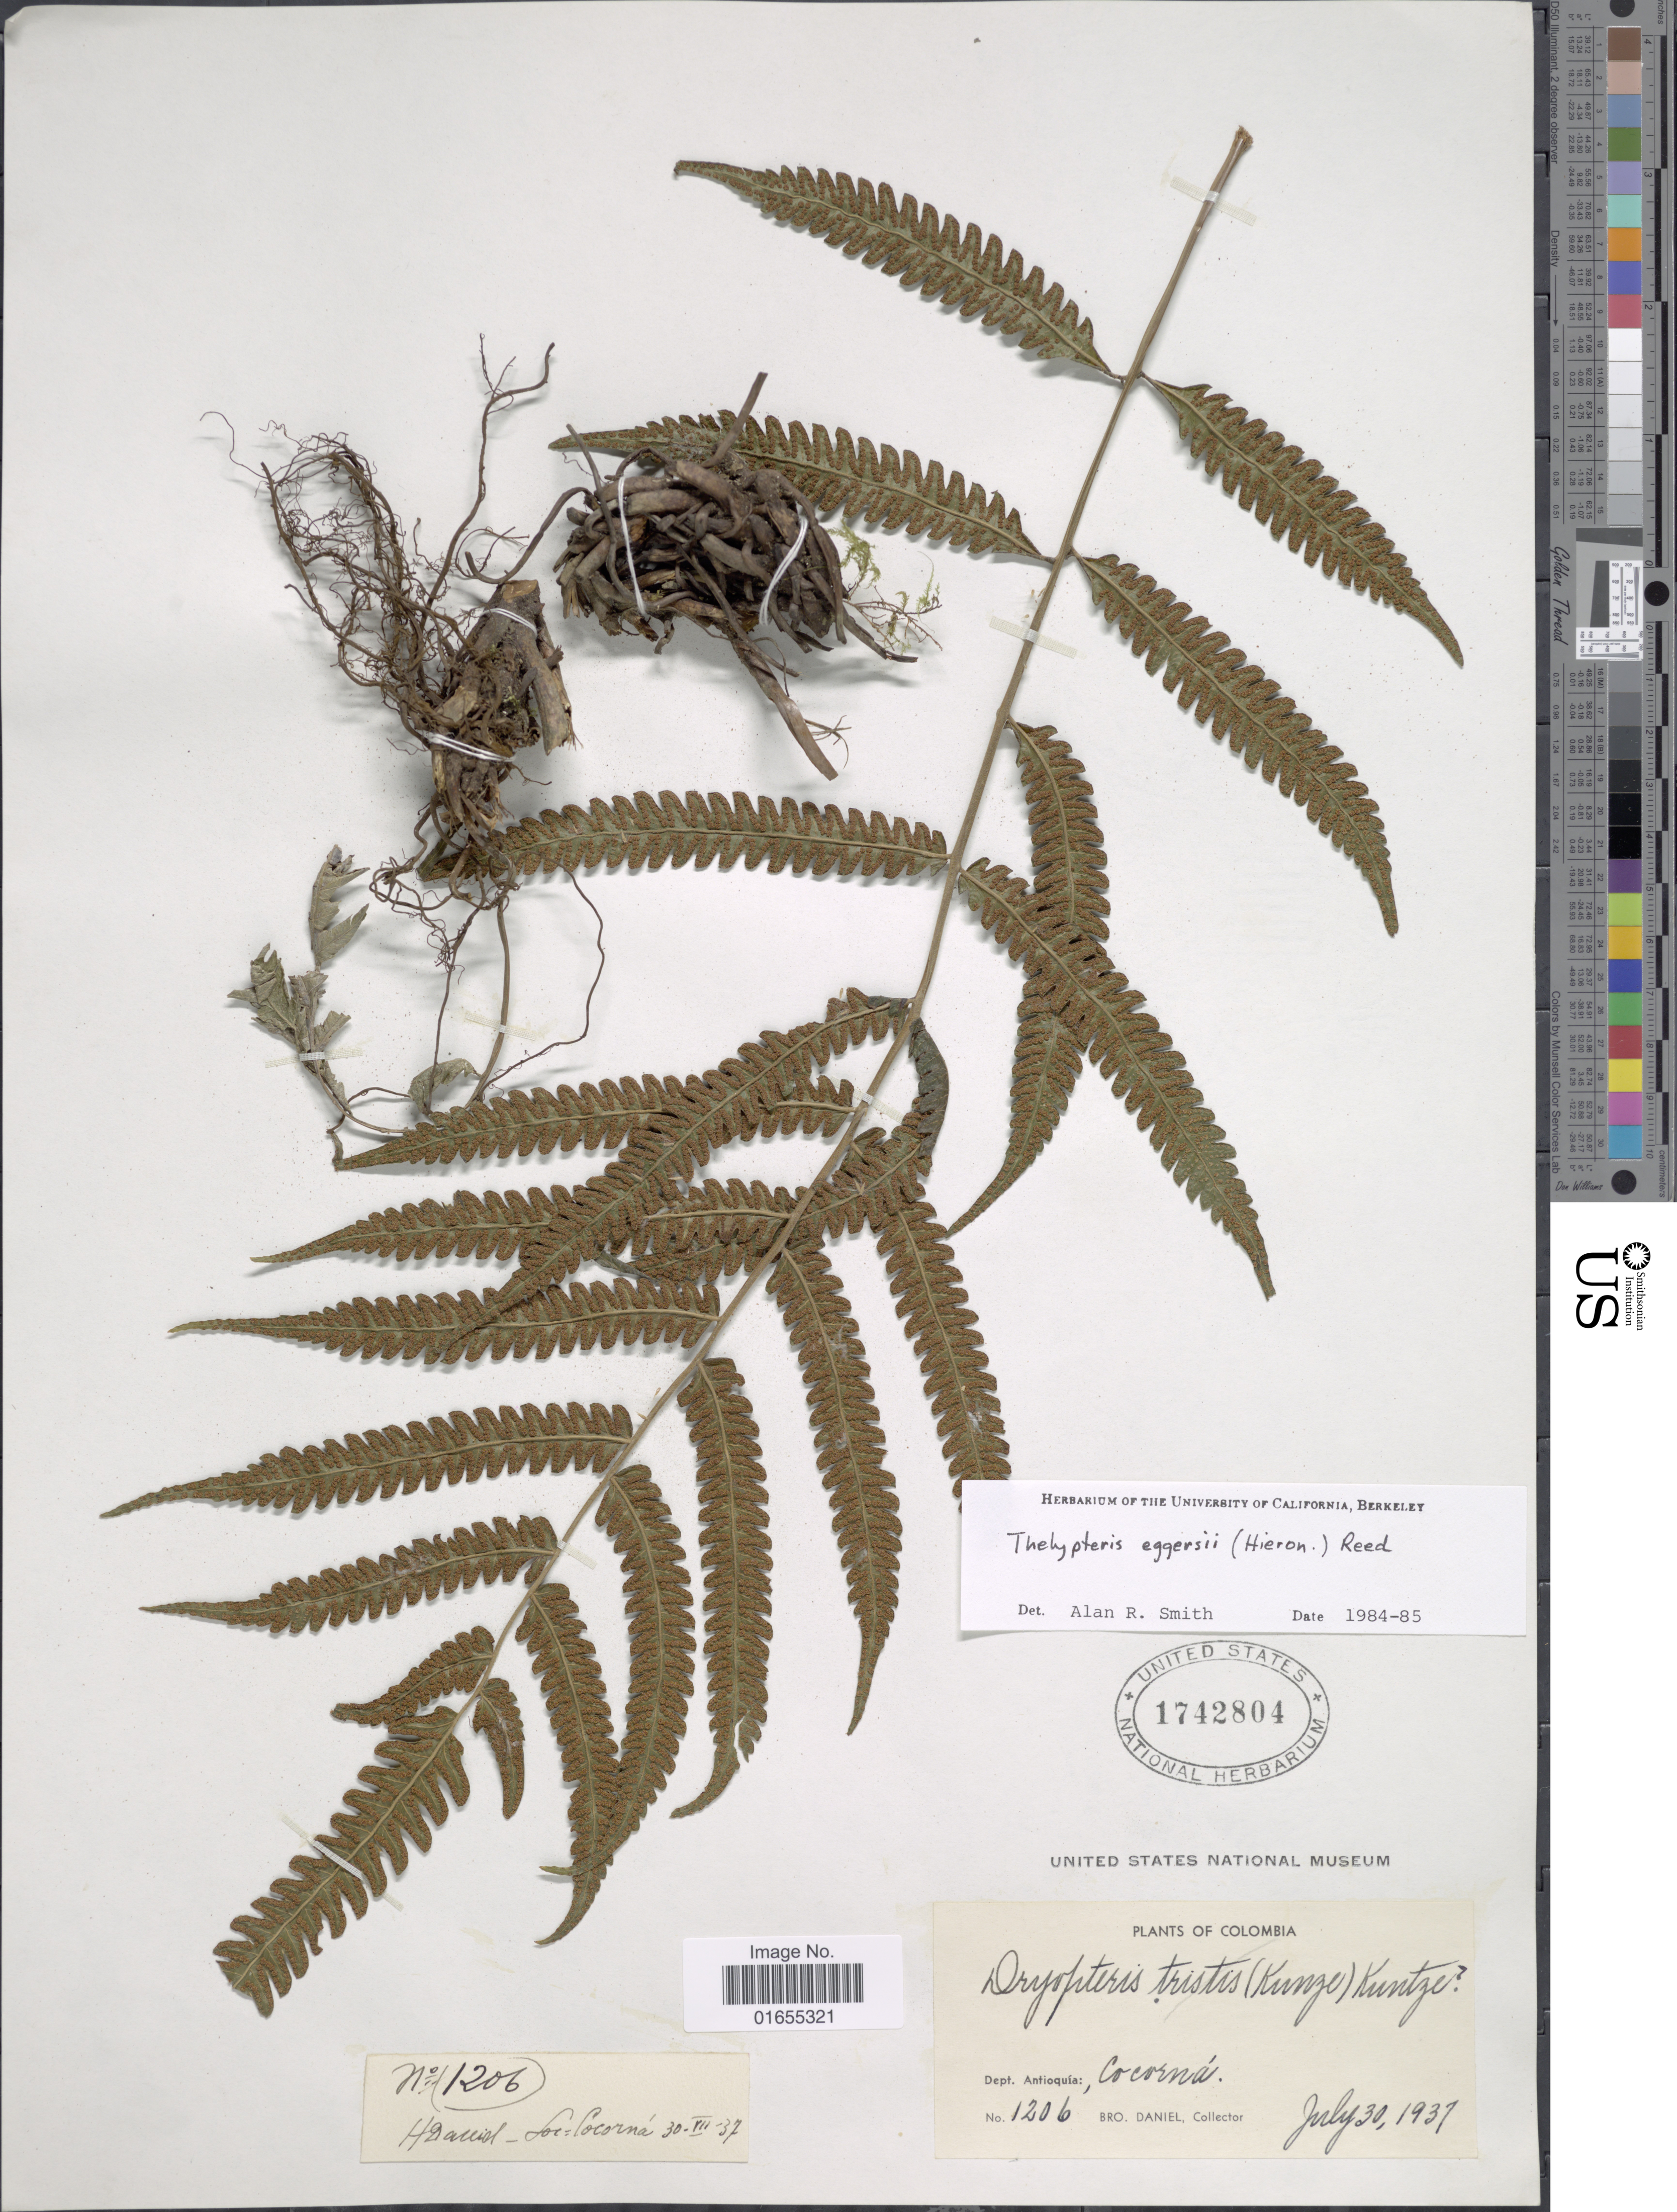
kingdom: Plantae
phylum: Tracheophyta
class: Polypodiopsida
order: Polypodiales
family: Thelypteridaceae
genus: Goniopteris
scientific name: Goniopteris eggersii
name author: (Hieron.) Alston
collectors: Bro. Daniel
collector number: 1206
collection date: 1937-07-30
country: Colombia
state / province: Antioquia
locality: Cocorna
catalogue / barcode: US 1742804